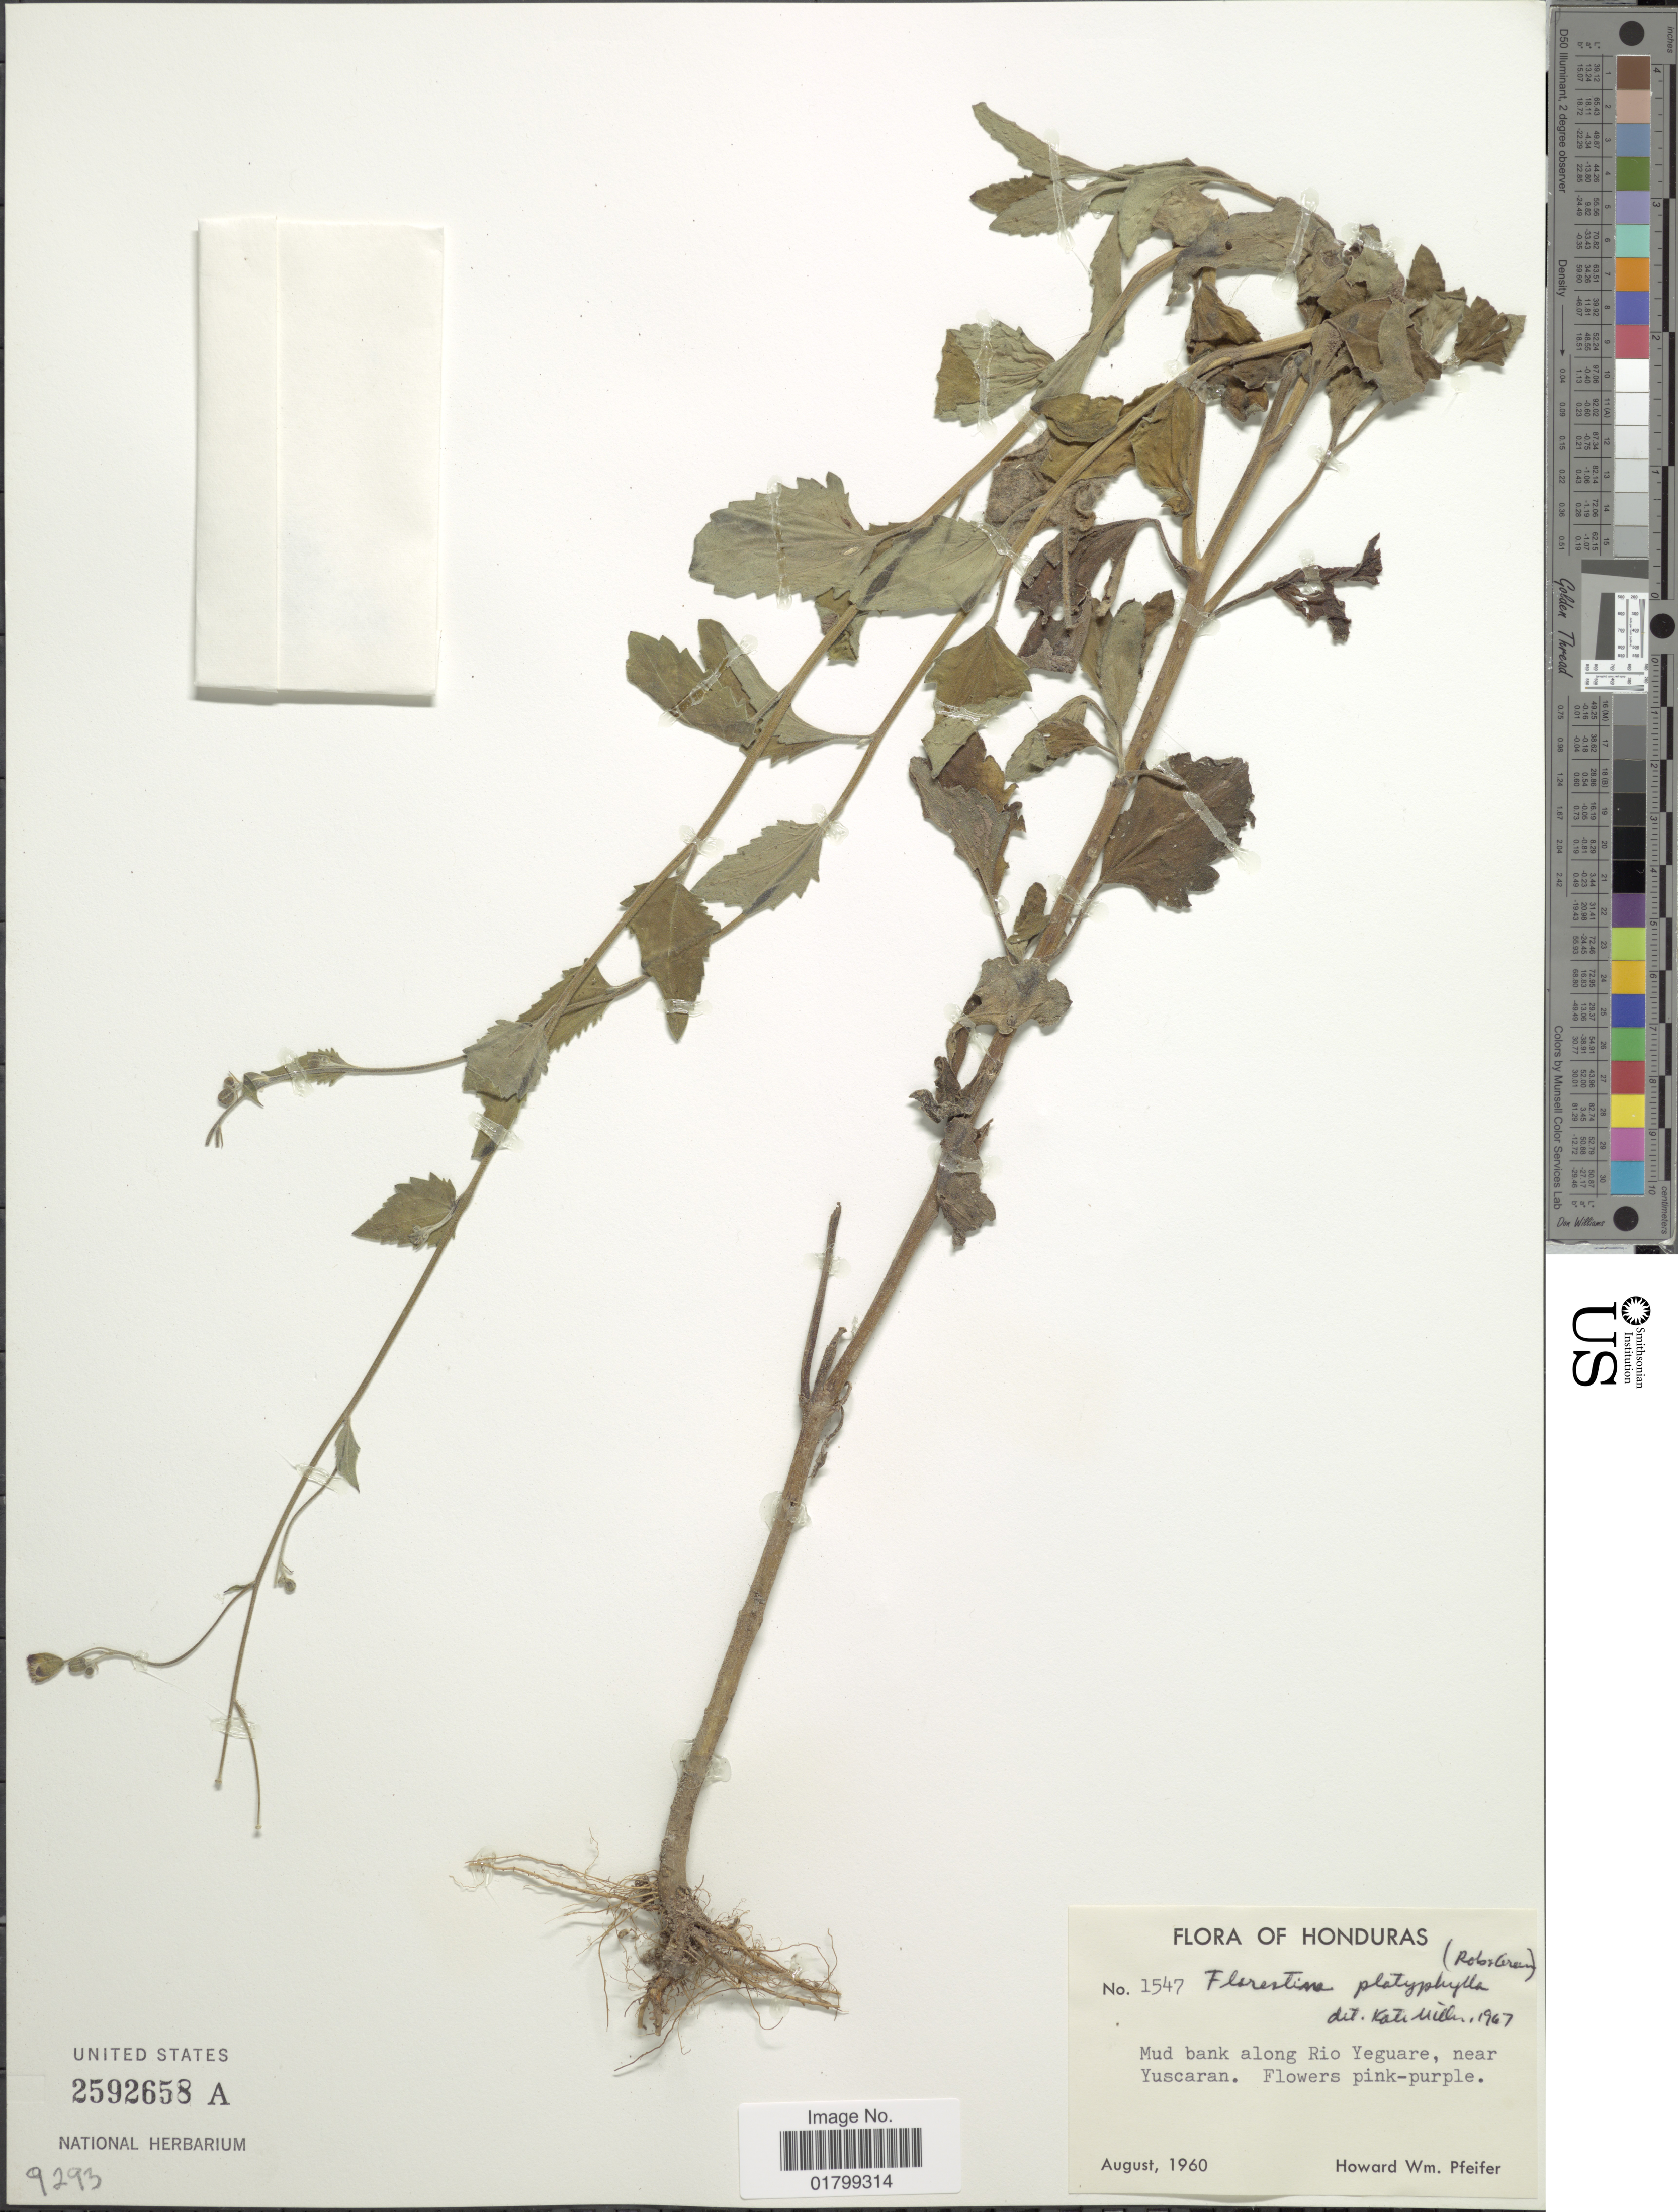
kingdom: Plantae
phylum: Tracheophyta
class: Magnoliopsida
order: Asterales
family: Asteraceae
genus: Florestina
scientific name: Florestina latifolia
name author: (DC.) Rydb.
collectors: H. W. Pfeifer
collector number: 1547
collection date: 1960-08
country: Honduras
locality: Mud bank along Rio Yeguare, near Yuscaran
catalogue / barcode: US 2592658A